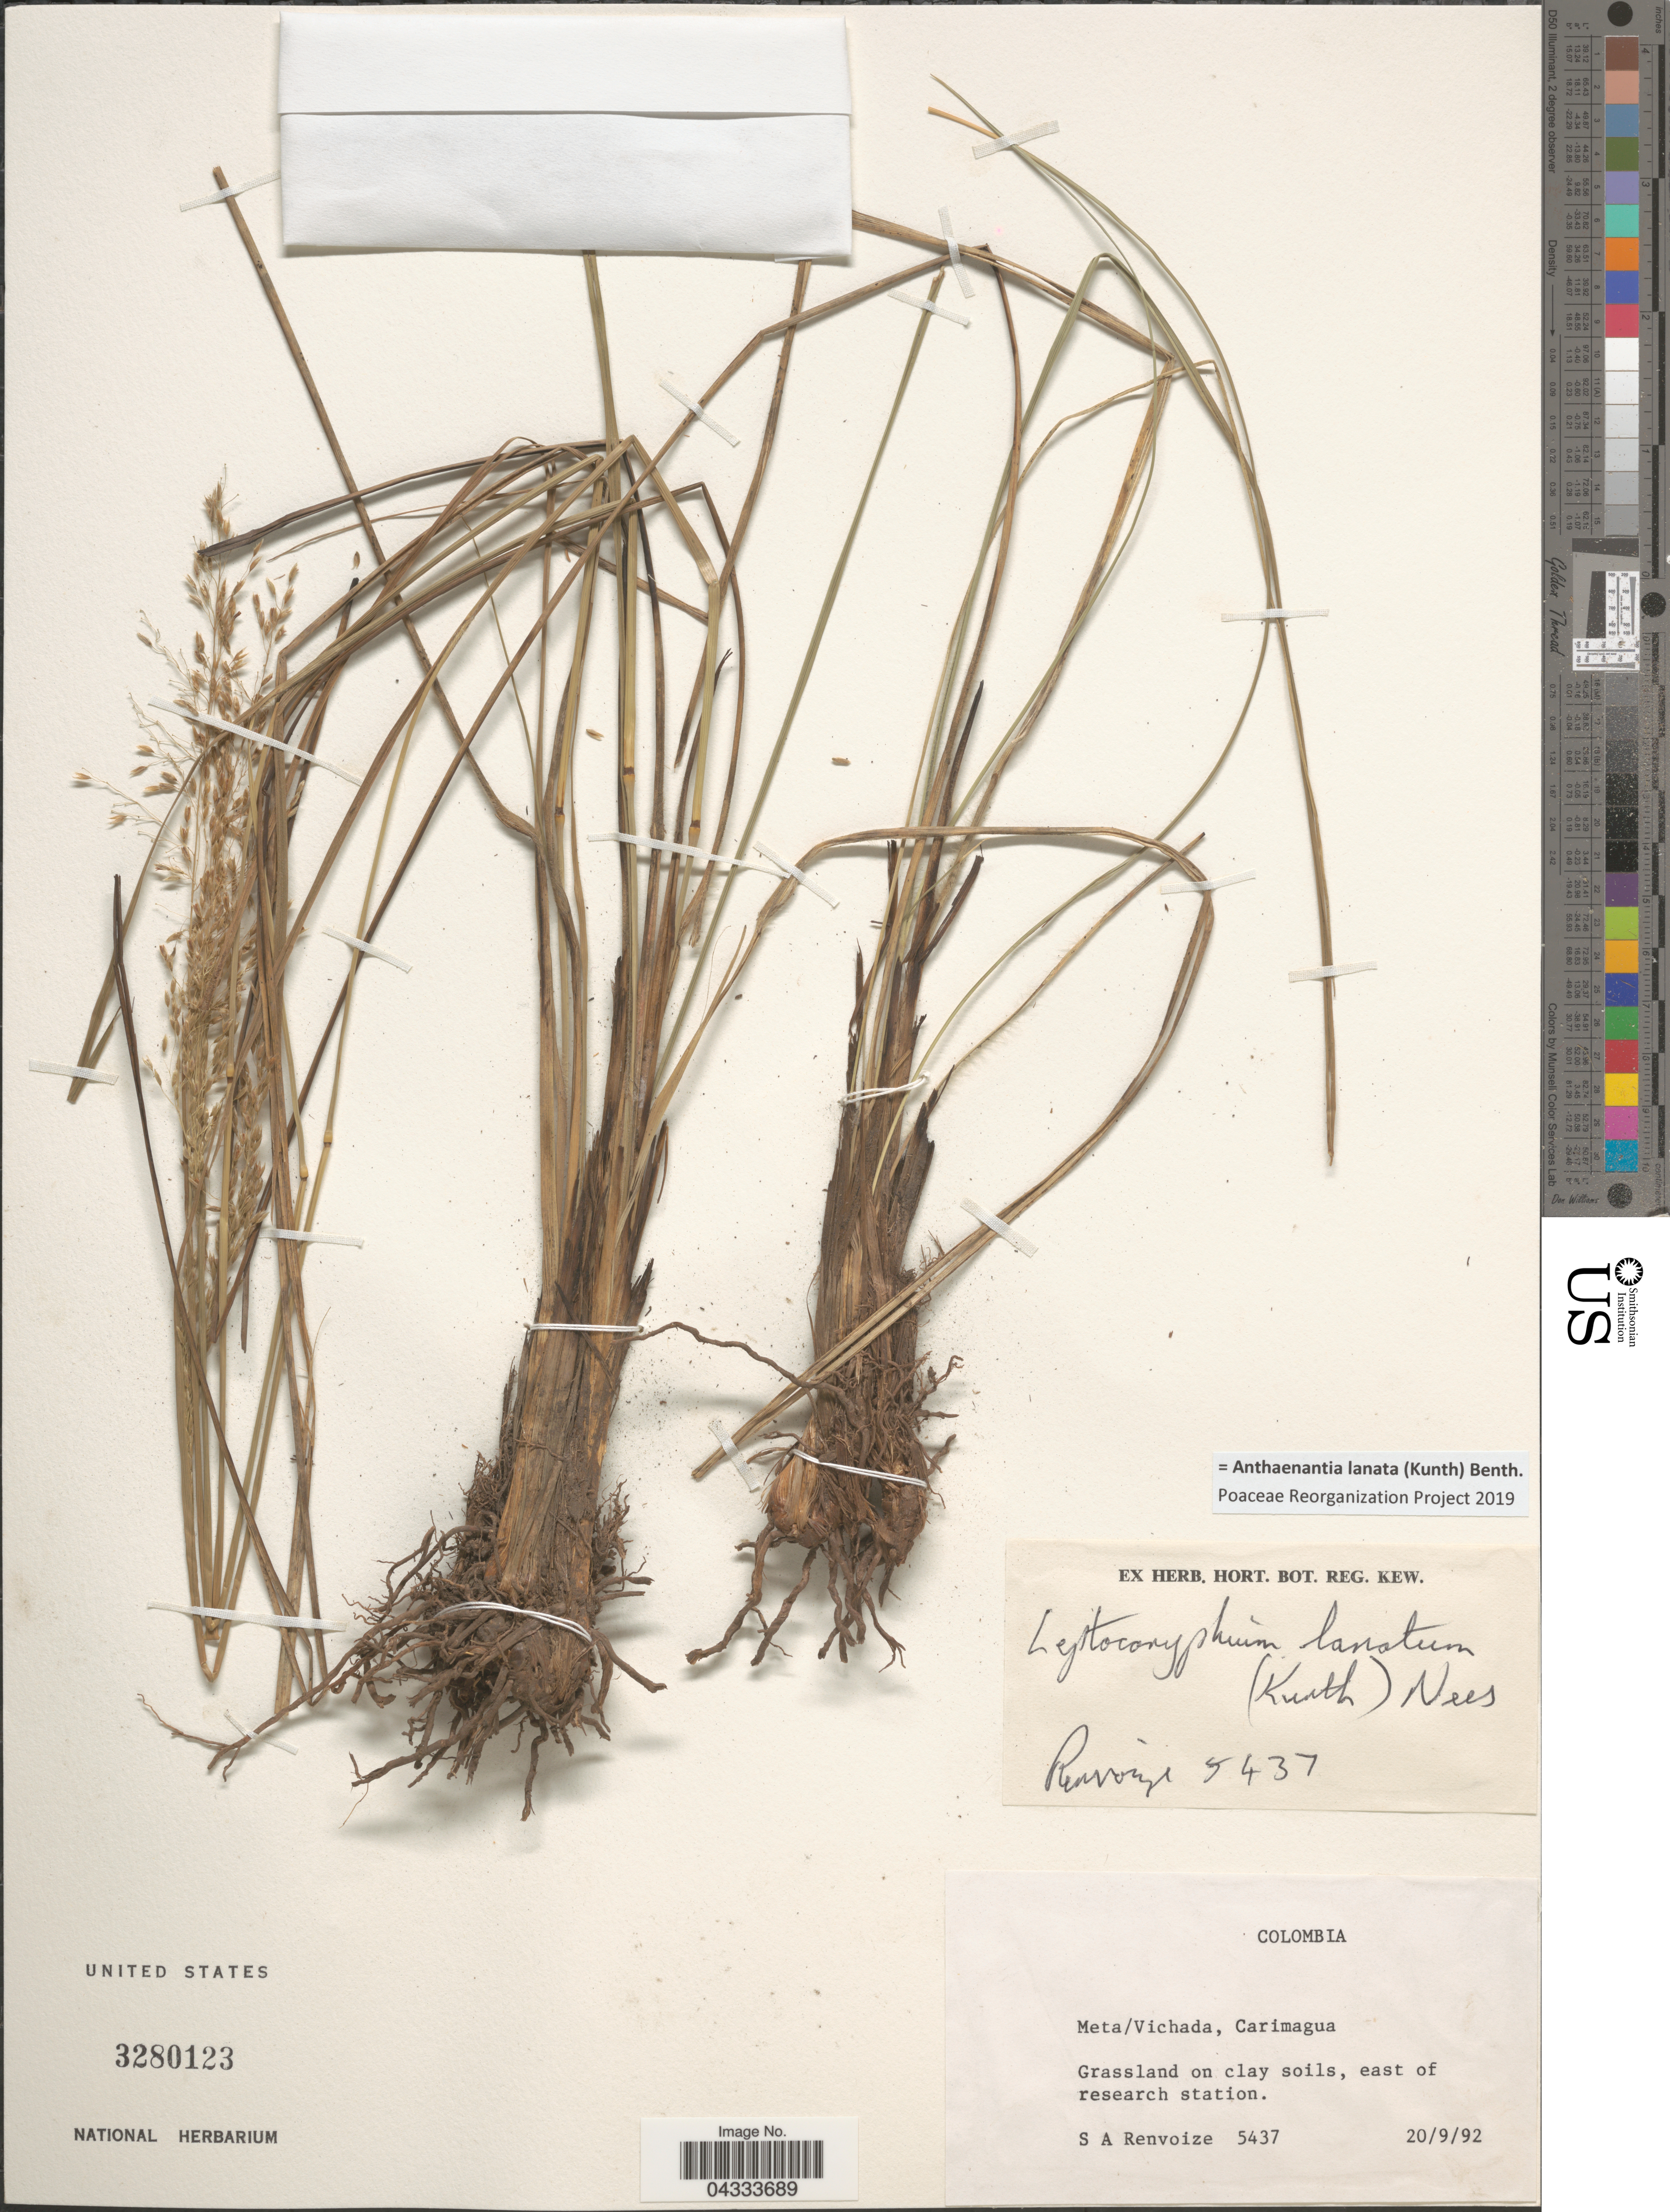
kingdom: Plantae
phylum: Tracheophyta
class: Liliopsida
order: Poales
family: Poaceae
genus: Anthaenantia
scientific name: Anthaenantia lanata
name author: (Kunth) Benth.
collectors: S. A. Renvoize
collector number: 5437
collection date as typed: Transcribed d/m/y: 20/9/92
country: Colombia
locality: Meta/Vichada, Carimagua. East of research station.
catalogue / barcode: US 3280123